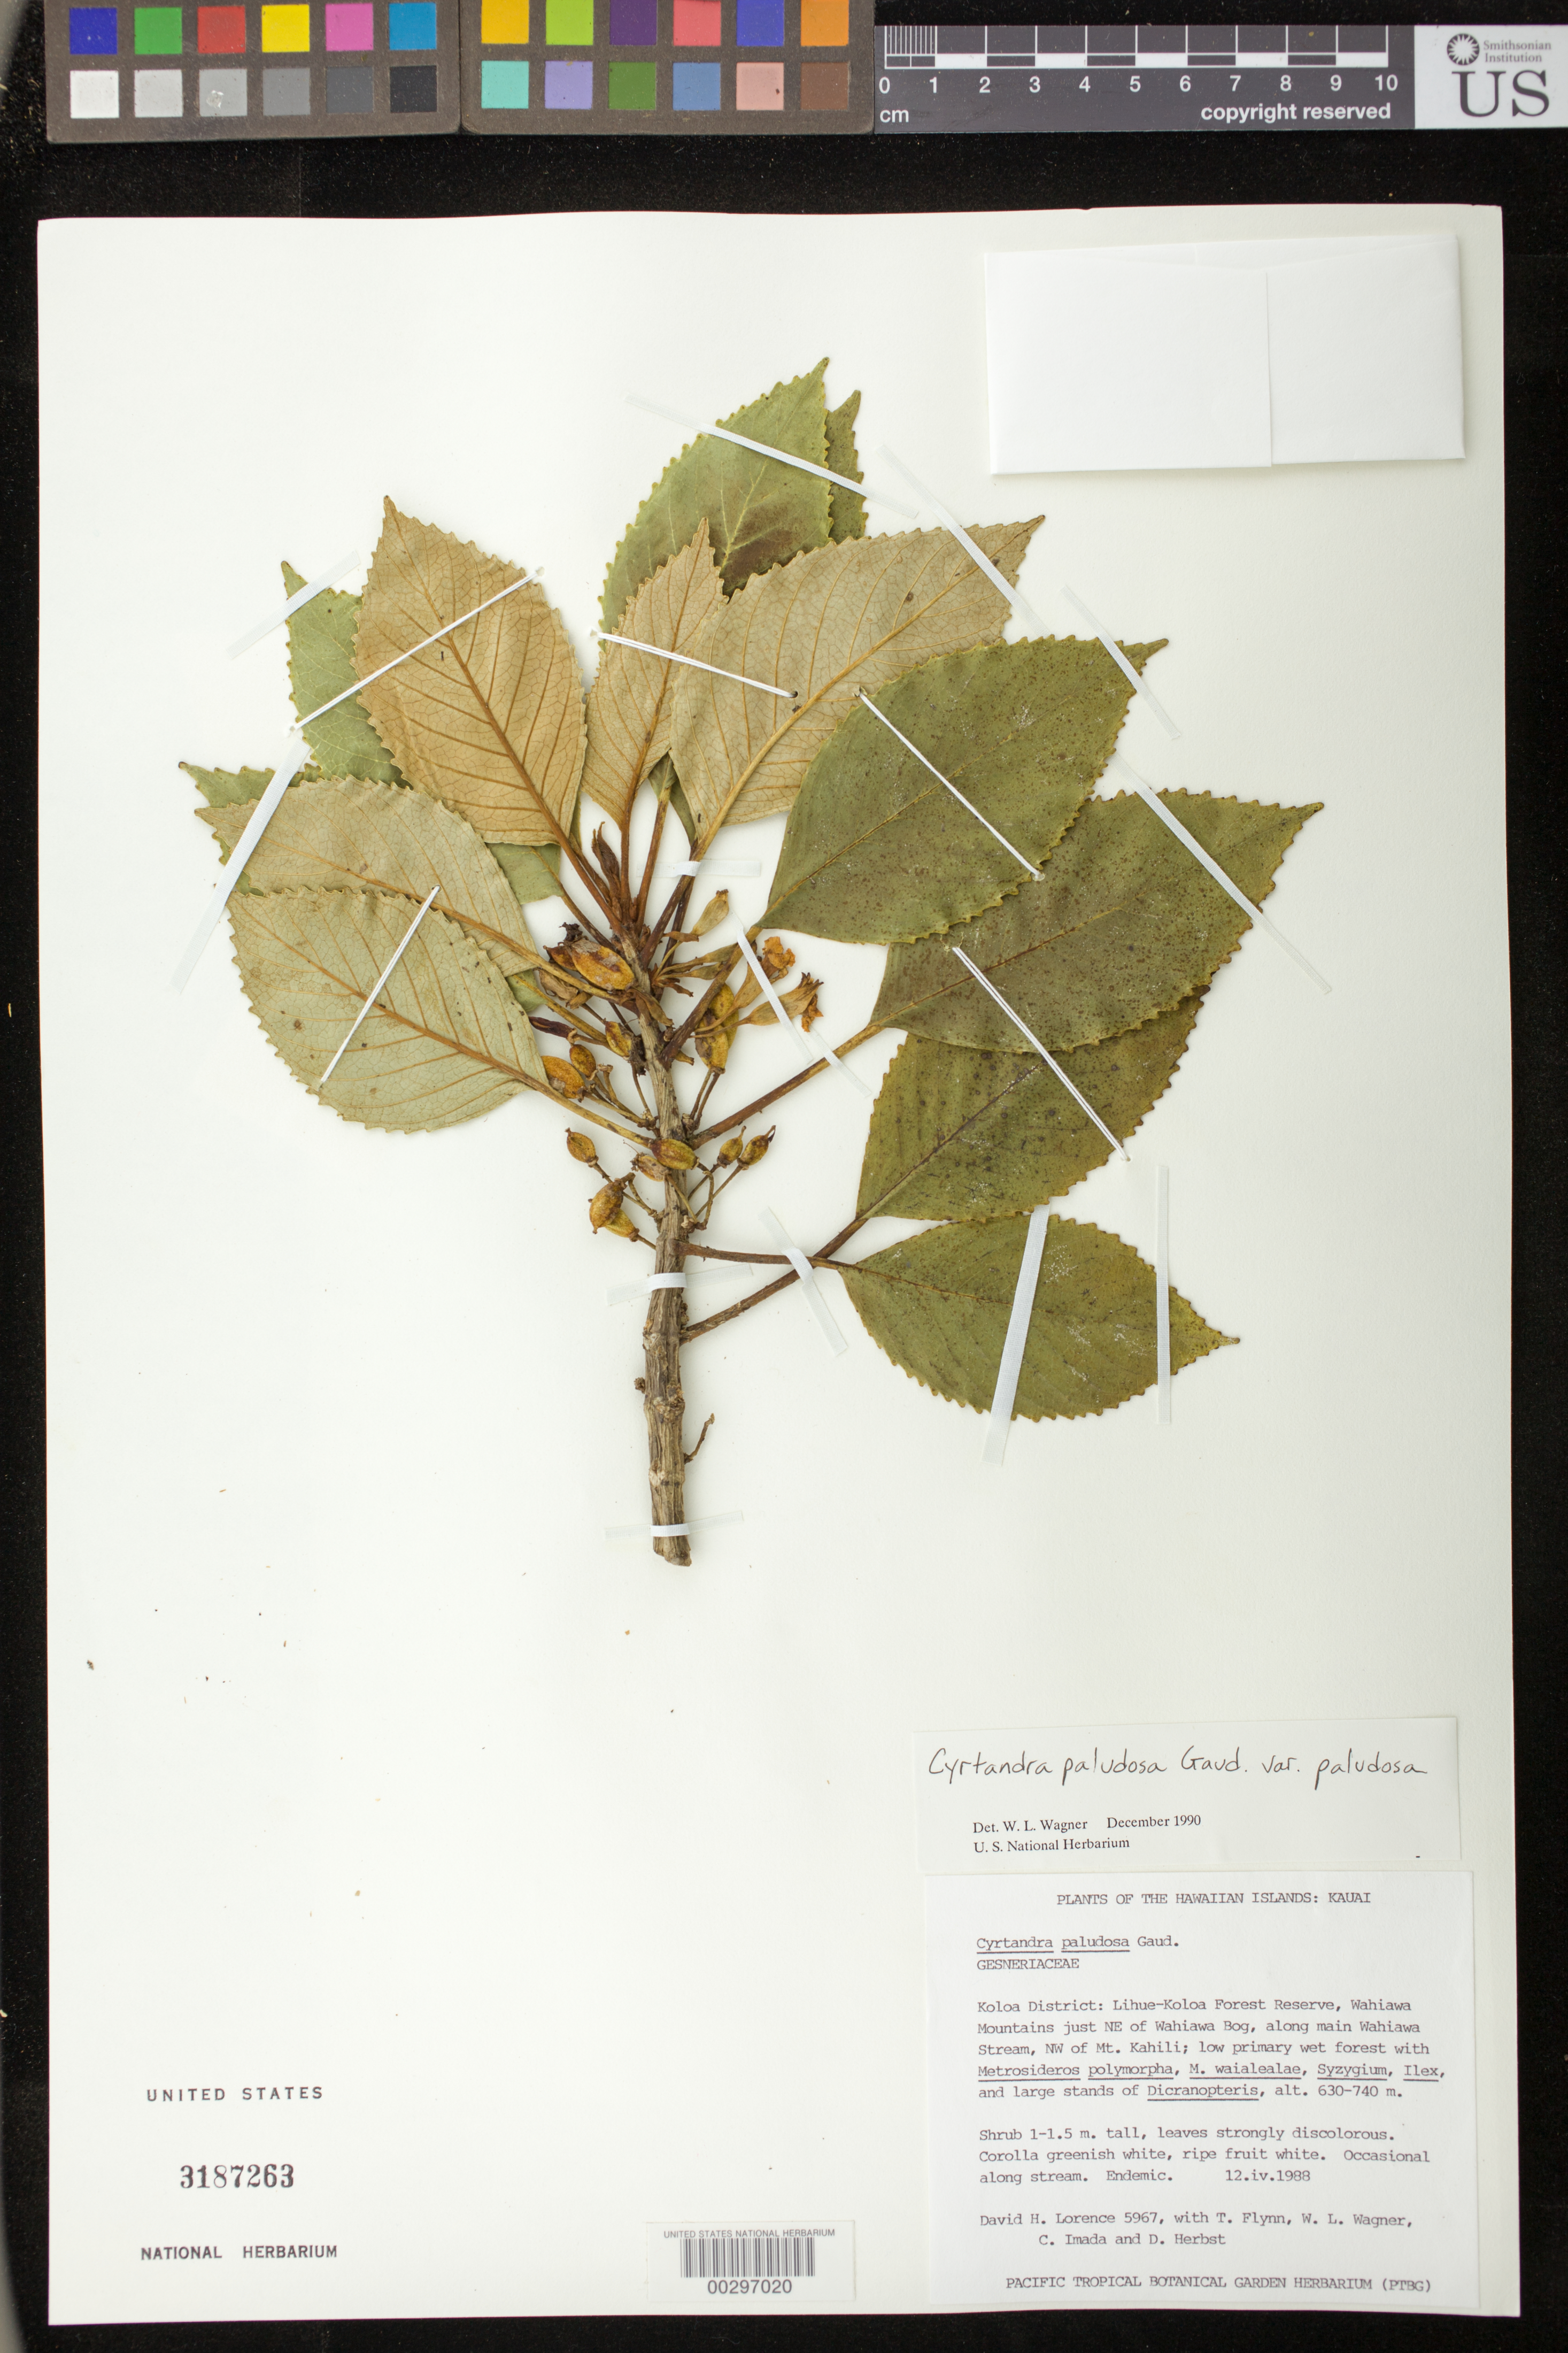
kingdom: Plantae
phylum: Tracheophyta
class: Magnoliopsida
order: Lamiales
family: Gesneriaceae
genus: Cyrtandra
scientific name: Cyrtandra paludosa var. paludosa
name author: Gaudich.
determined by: Wagner, W. L., (BOT), Smithsonian Institution - National Museum of Natural History (UNITED STATES)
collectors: D. Lorence, T. W. Flynn, W. L. Wagner, C. Imada & D. R. Herbst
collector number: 5967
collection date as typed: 12 Apr 1988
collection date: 1988-04-12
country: United States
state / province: Hawaii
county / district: Kauai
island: Kaua'i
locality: Koloa district, Lihue-Koloa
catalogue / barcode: US 3187263